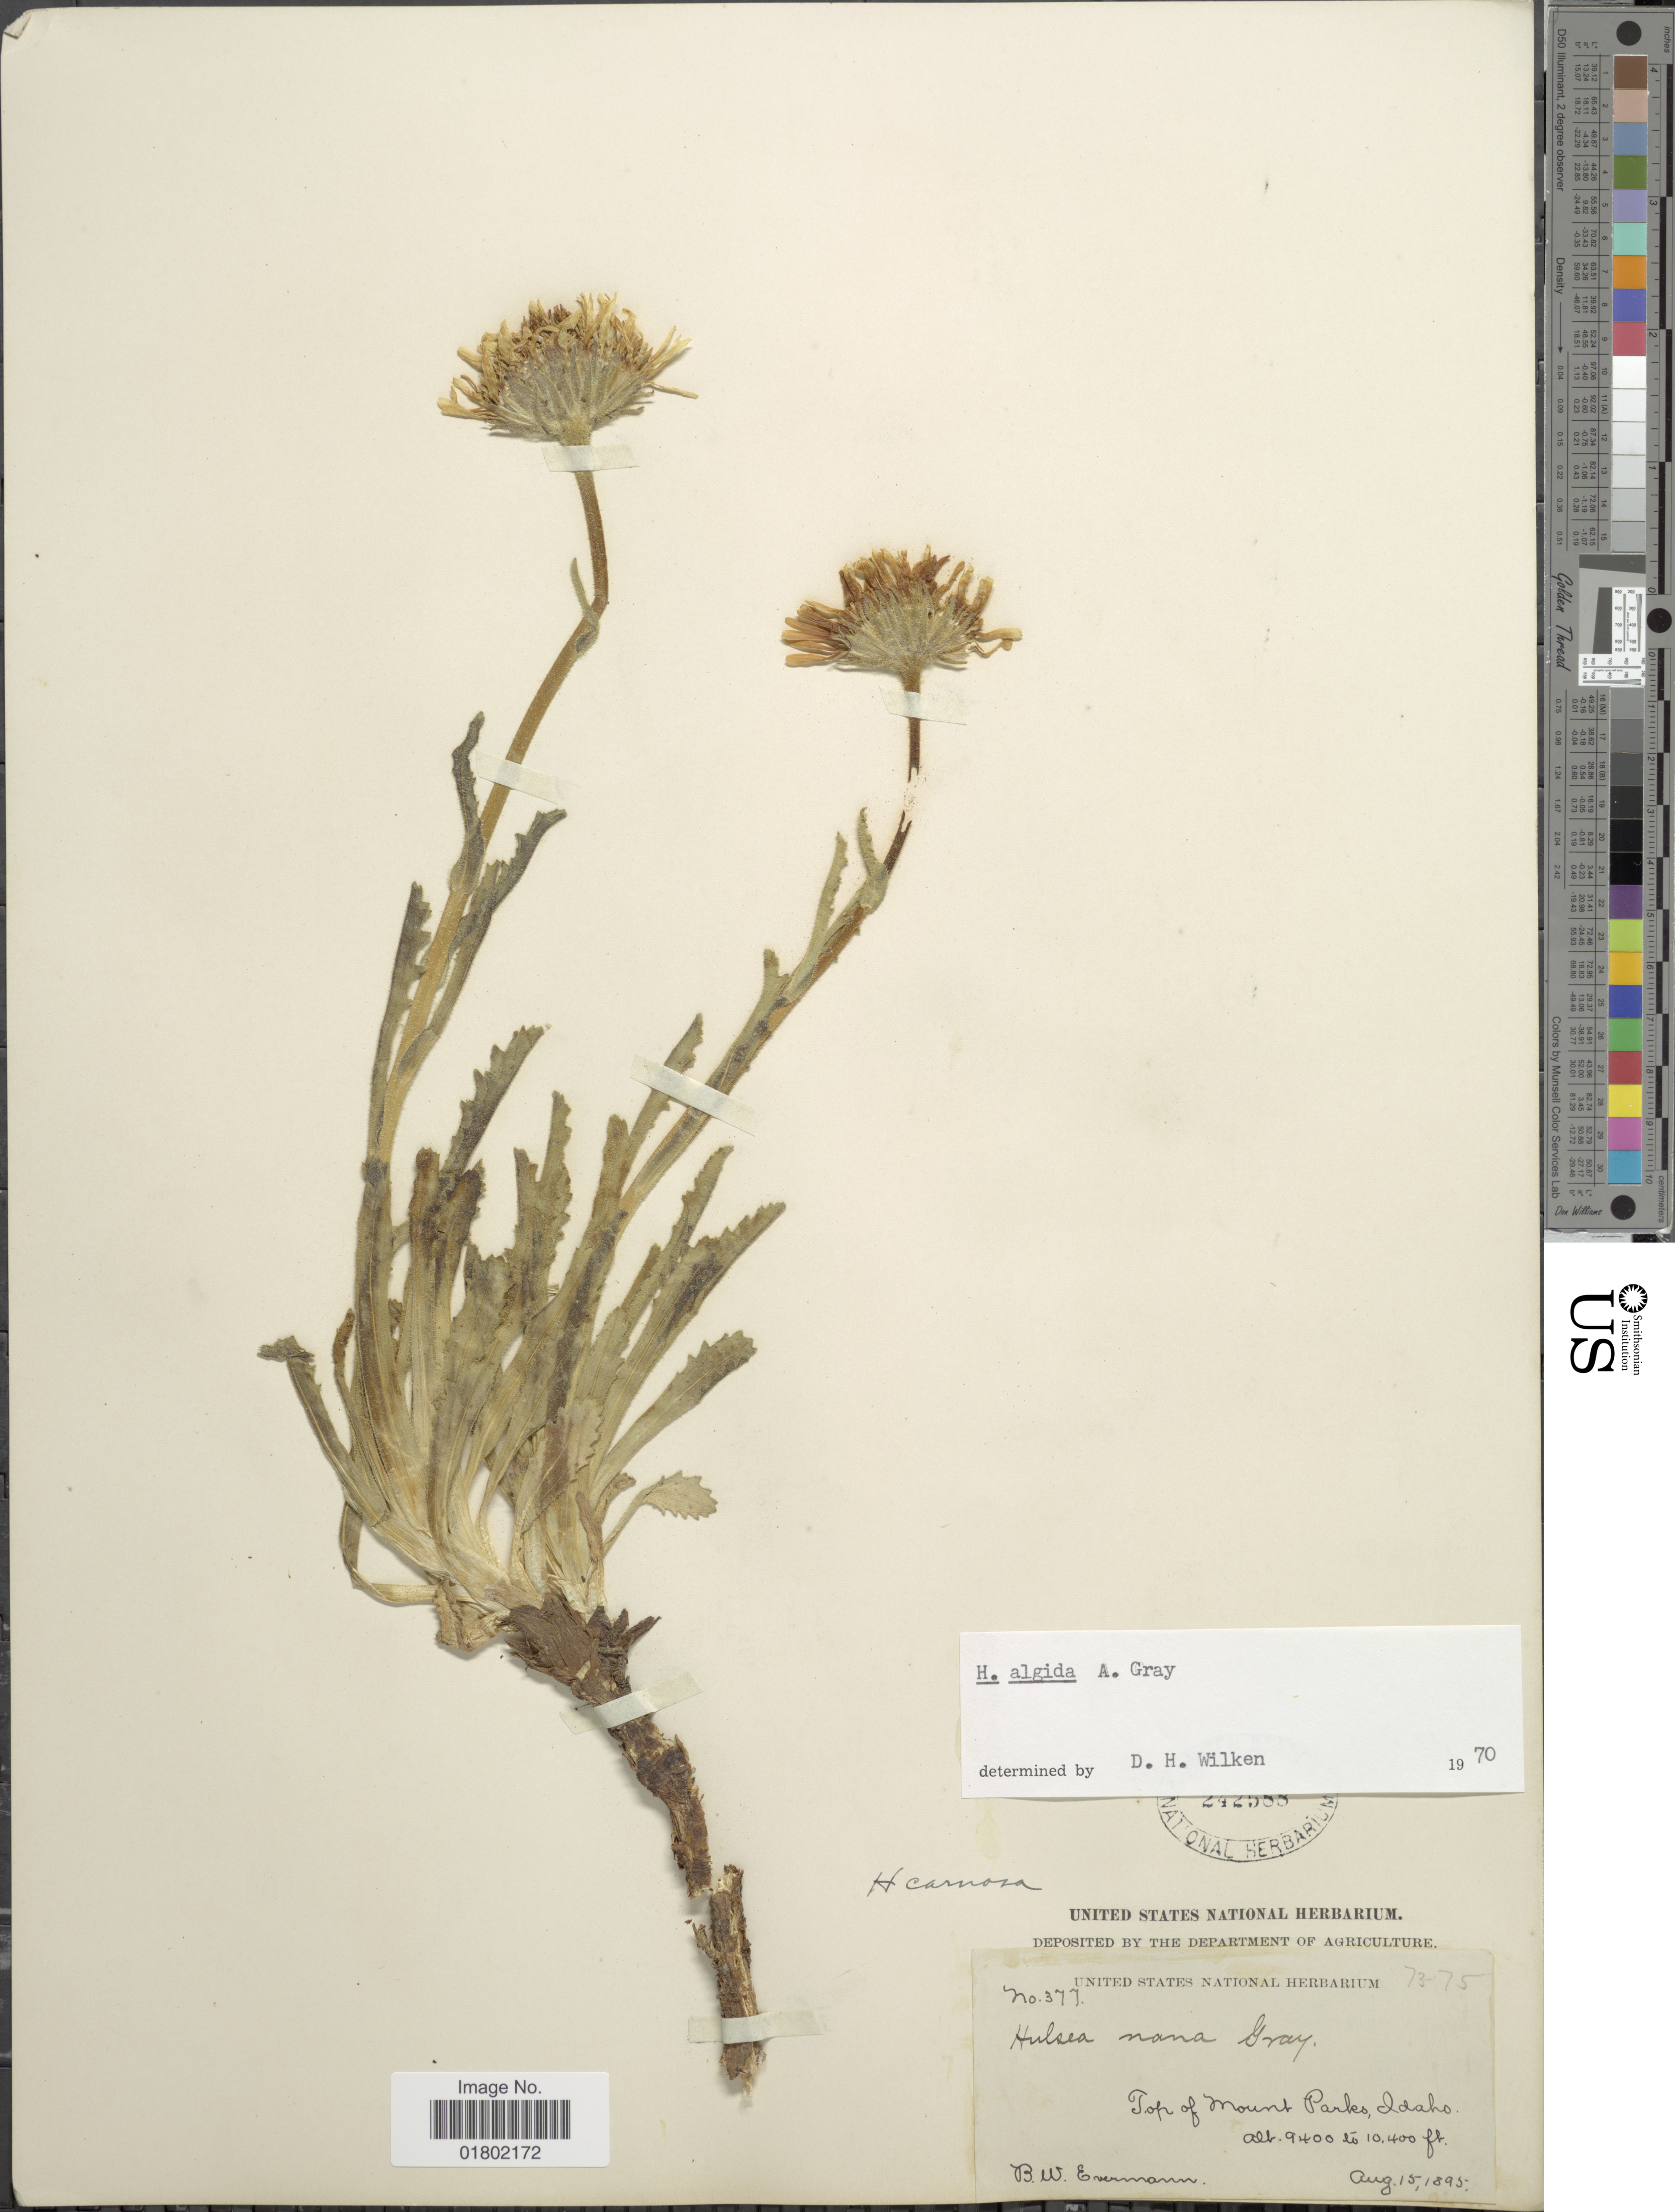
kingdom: Plantae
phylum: Tracheophyta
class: Magnoliopsida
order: Asterales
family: Asteraceae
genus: Hulsea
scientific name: Hulsea algida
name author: A. Gray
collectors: B. W. Evermann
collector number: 377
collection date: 1895-08-15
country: United States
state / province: Idaho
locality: Top of mount Parks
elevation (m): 2865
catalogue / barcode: US 242588